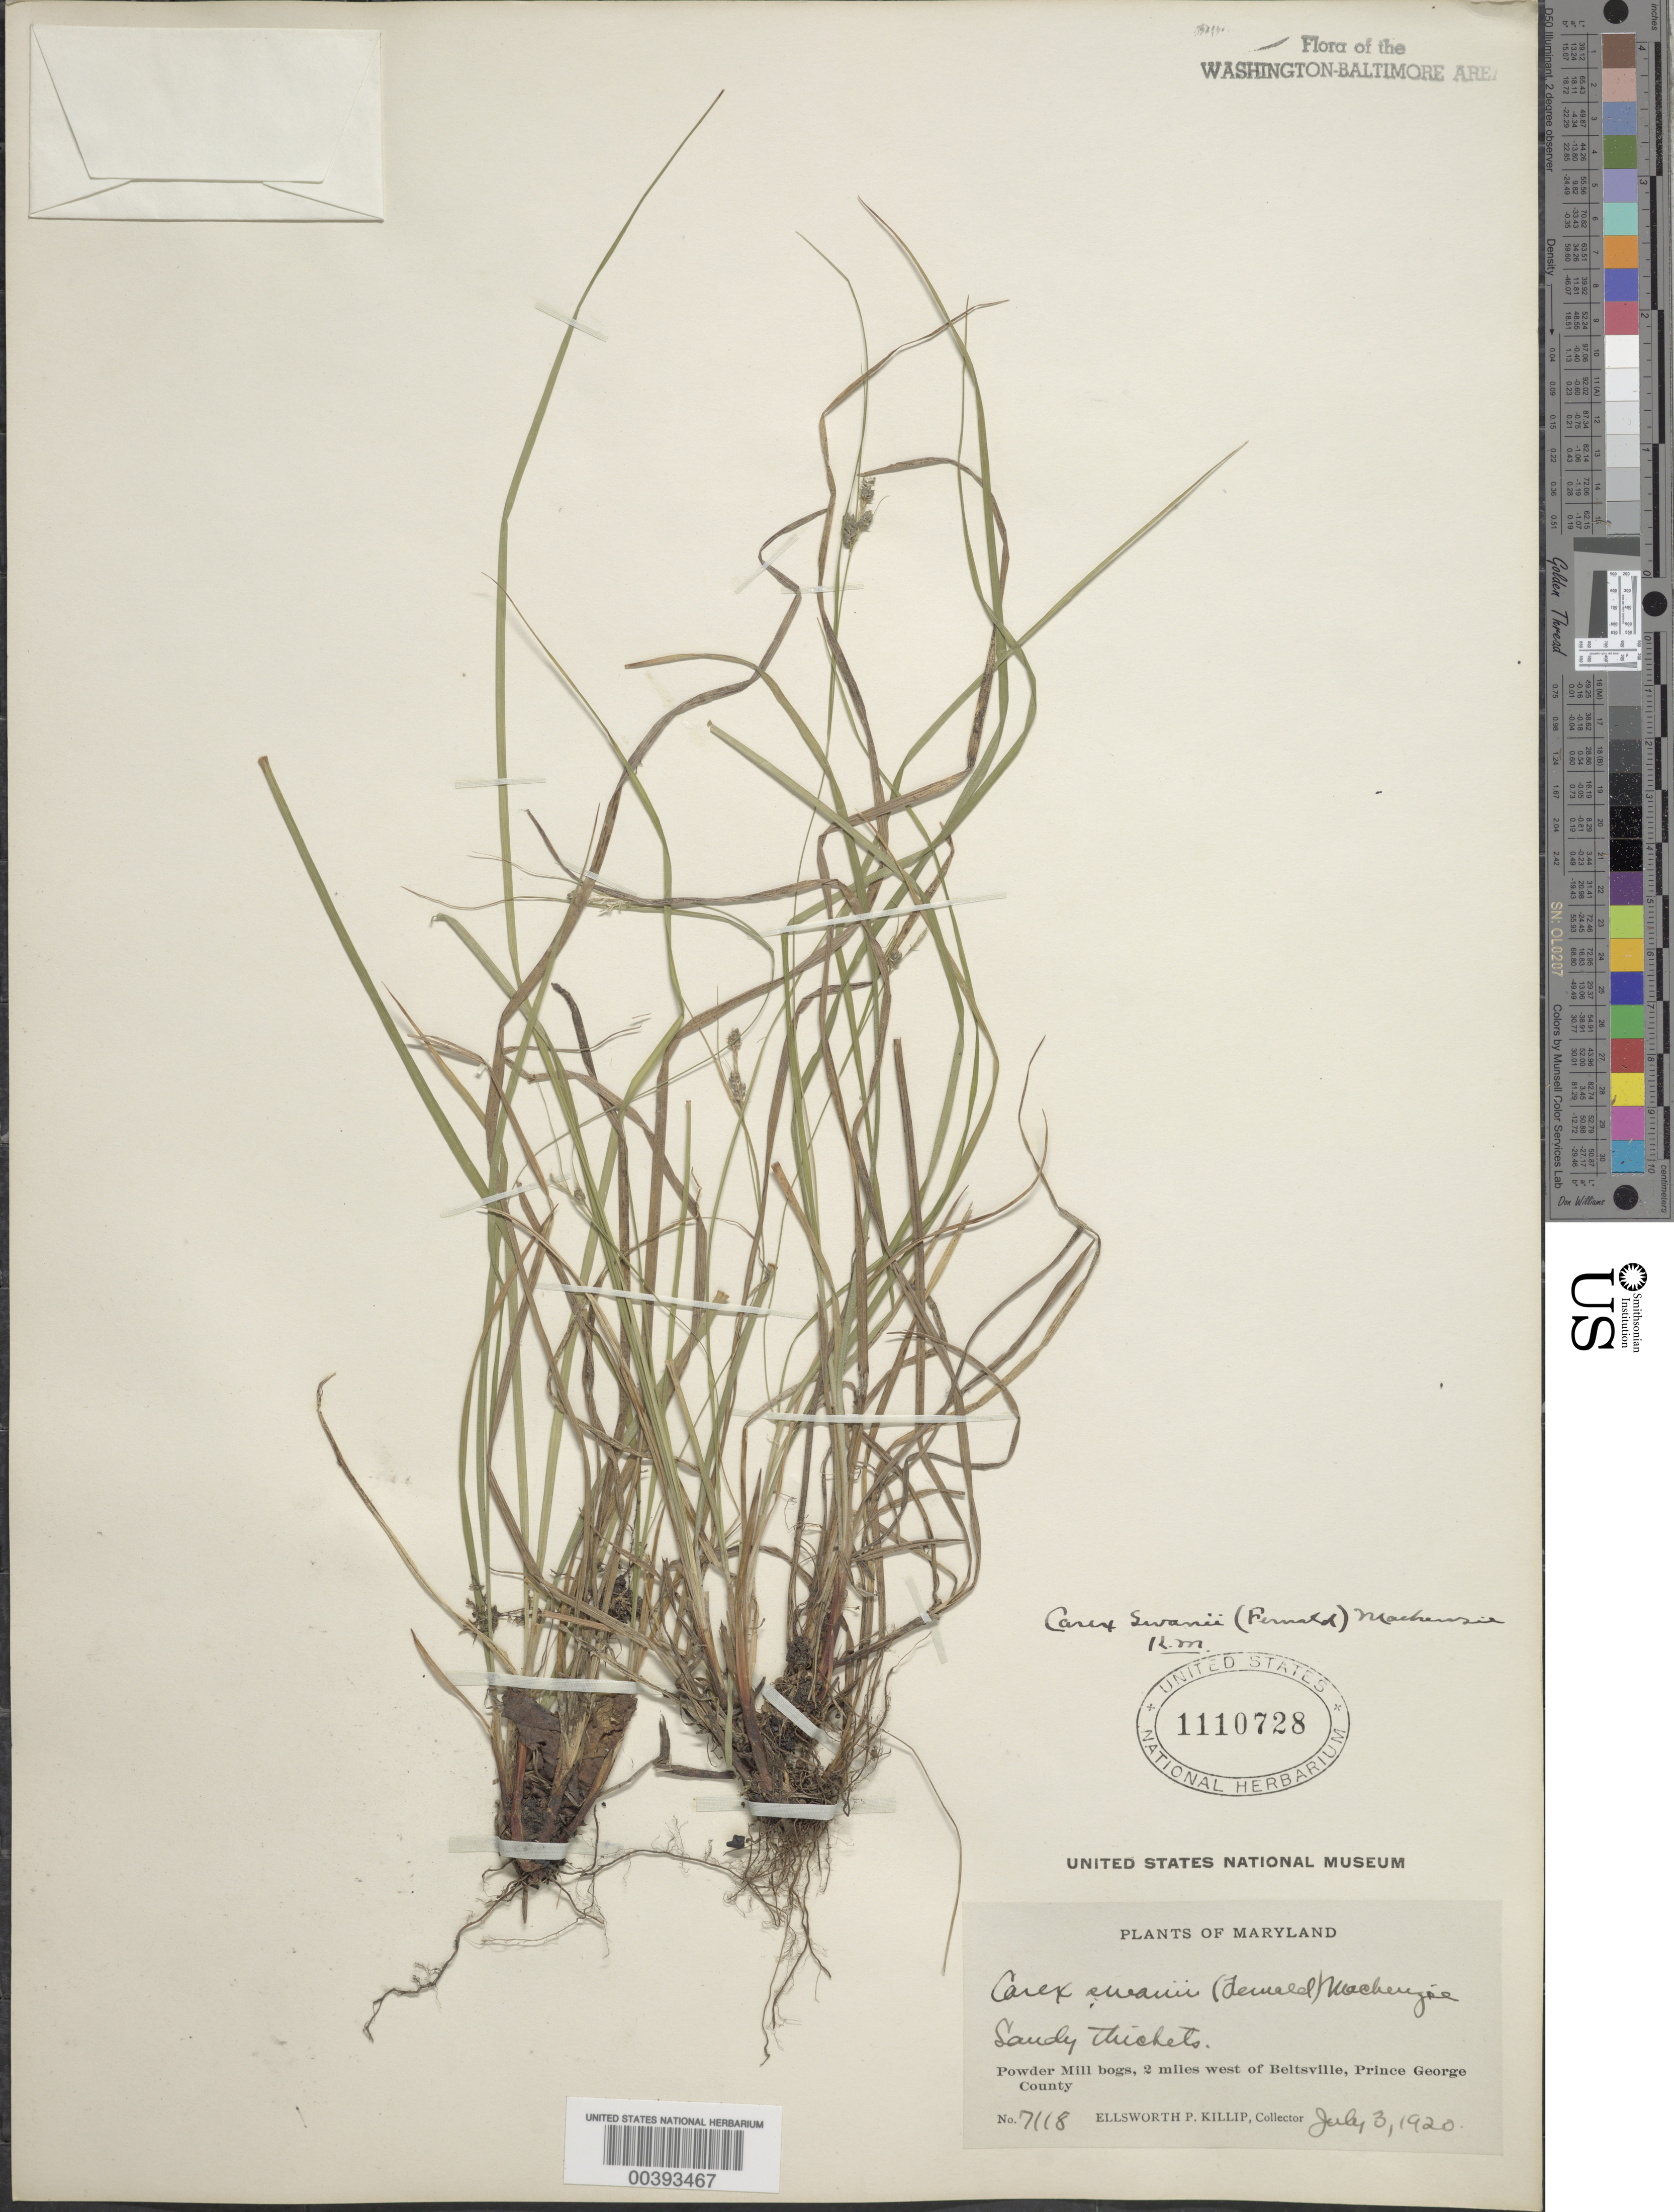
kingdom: Plantae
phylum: Tracheophyta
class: Liliopsida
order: Poales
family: Cyperaceae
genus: Carex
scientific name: Carex swanii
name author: (Fernald) Mack.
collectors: E. P. Killip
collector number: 7118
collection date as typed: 03 Jul 1920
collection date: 1920-07-03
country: United States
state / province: Maryland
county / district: Prince George's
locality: Powder Mill Bogs, west of Beltsville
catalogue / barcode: US 1110728